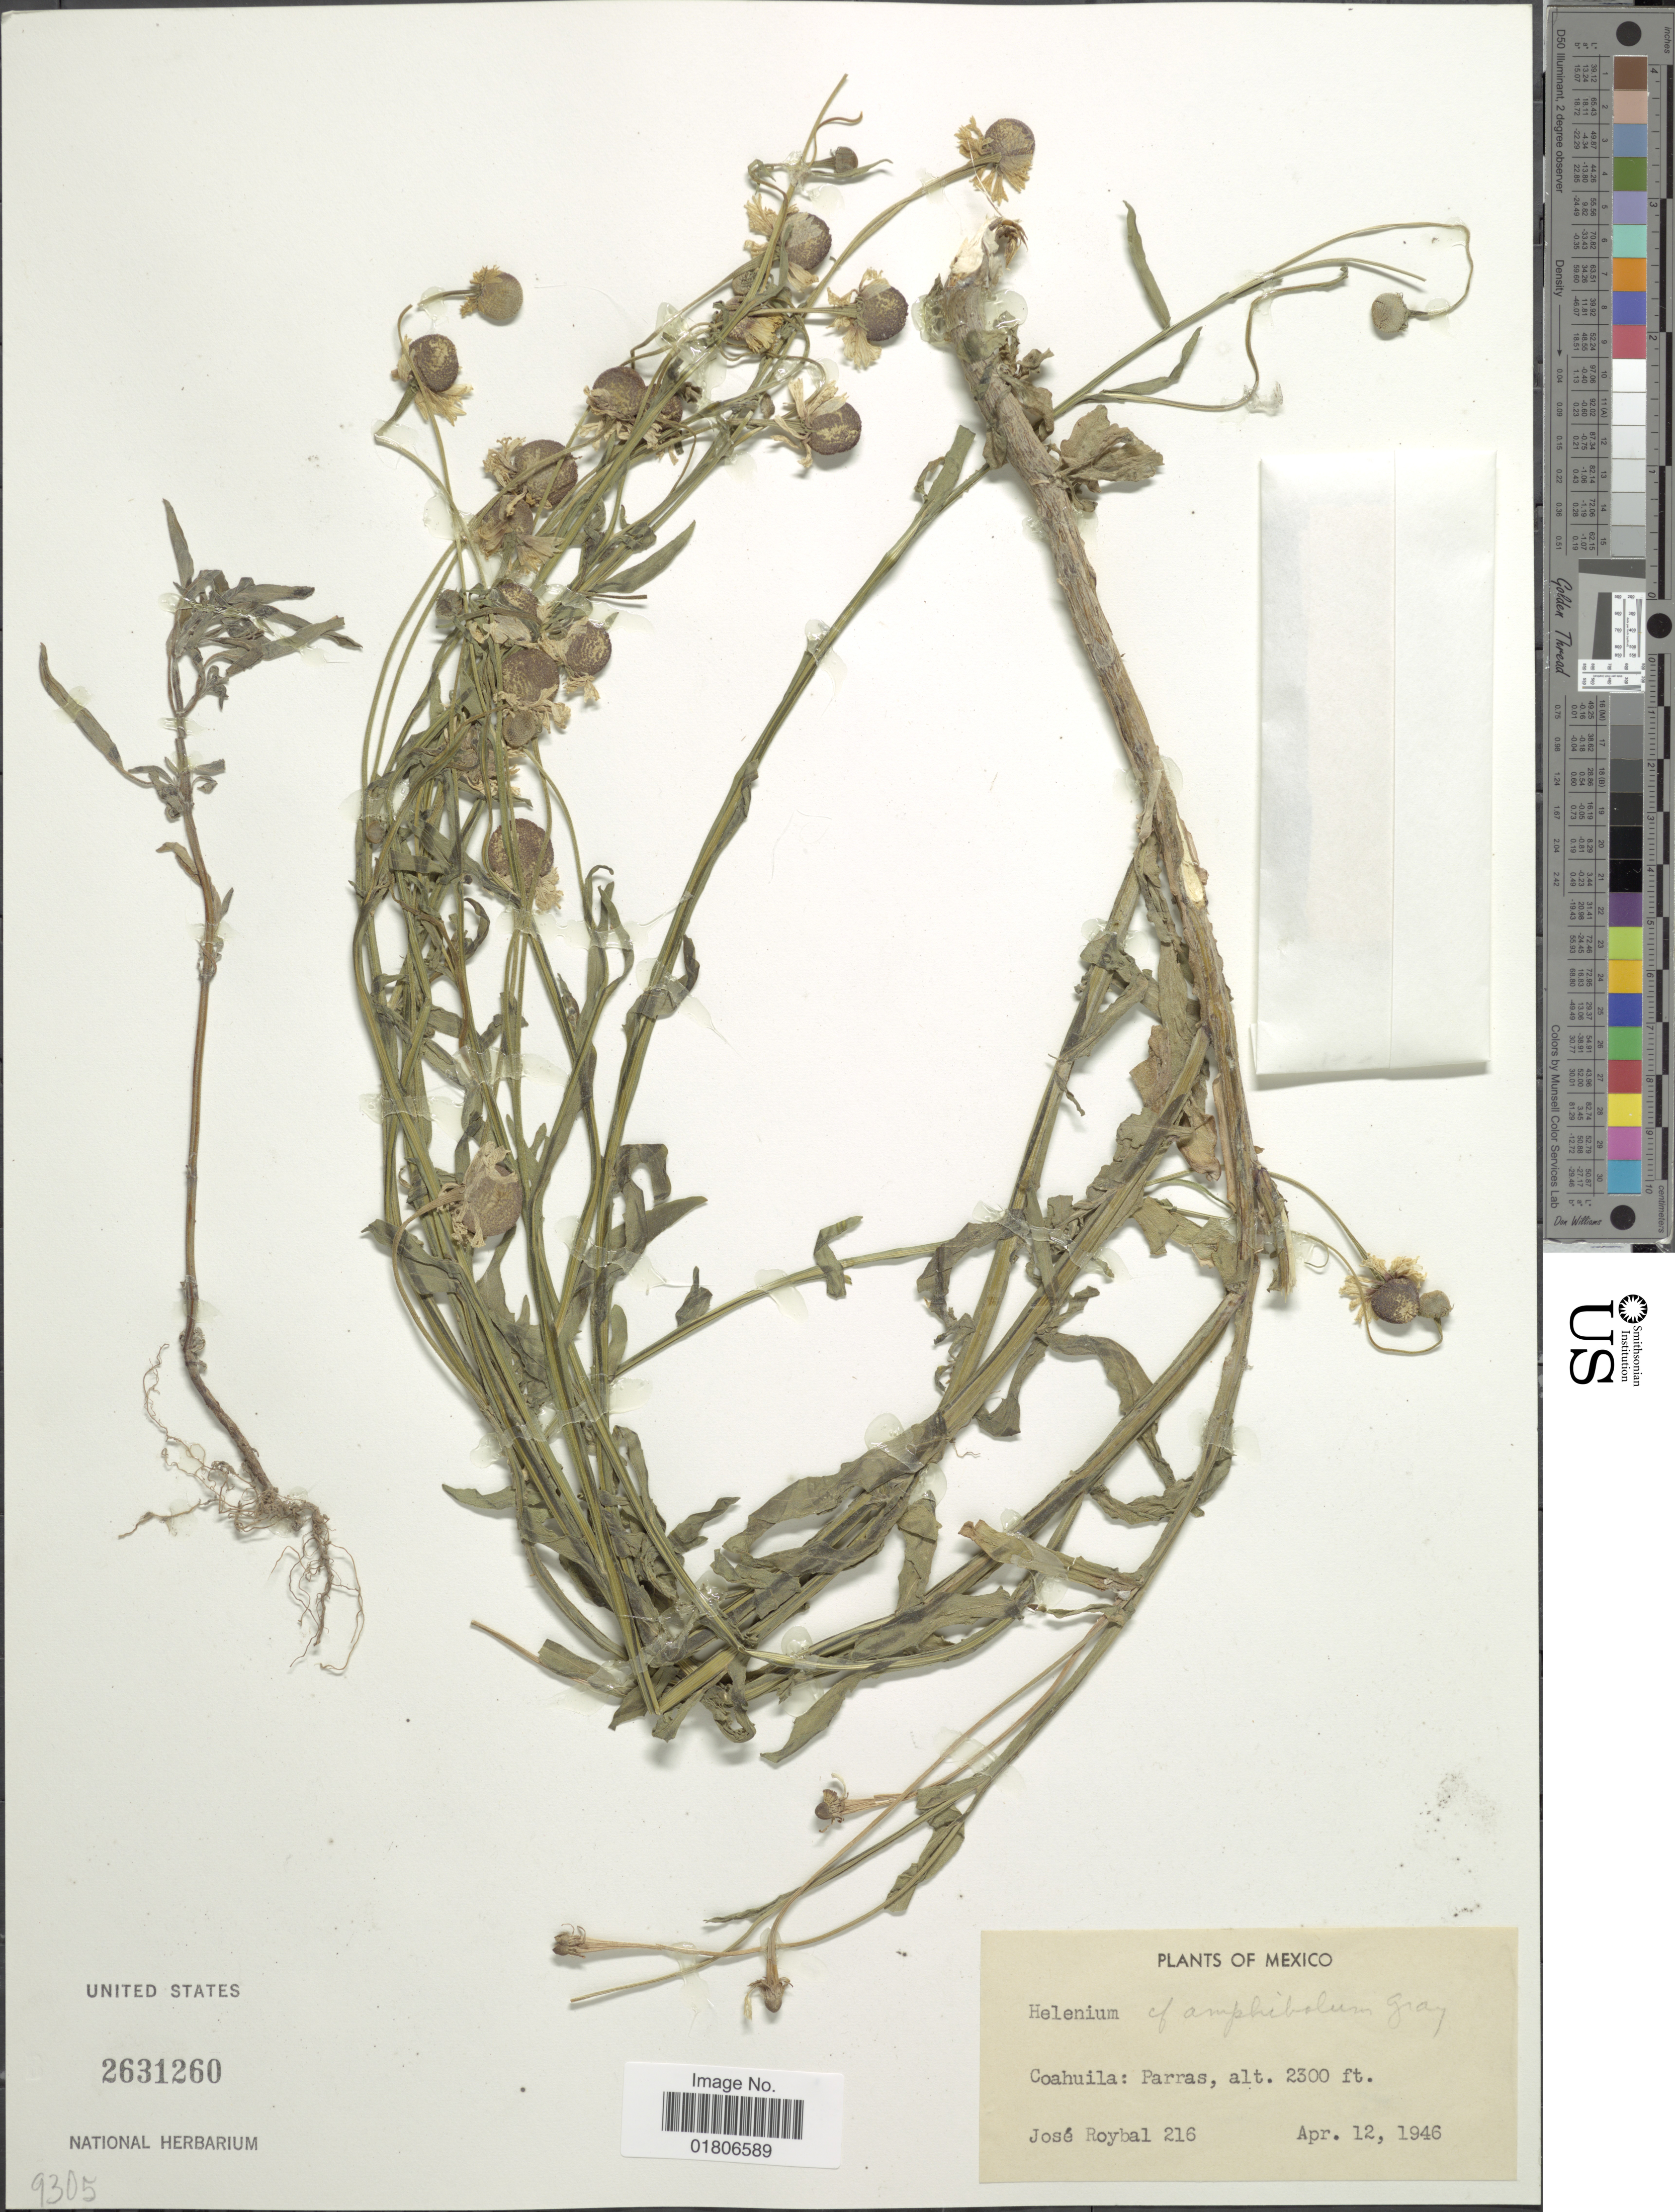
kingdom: Plantae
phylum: Tracheophyta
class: Magnoliopsida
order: Asterales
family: Asteraceae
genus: Helenium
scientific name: Helenium quadridentatum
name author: Labill.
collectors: J. J. Roybal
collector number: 216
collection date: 1946-04-12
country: Mexico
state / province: Coahuila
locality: Parras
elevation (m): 701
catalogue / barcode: US 2631260